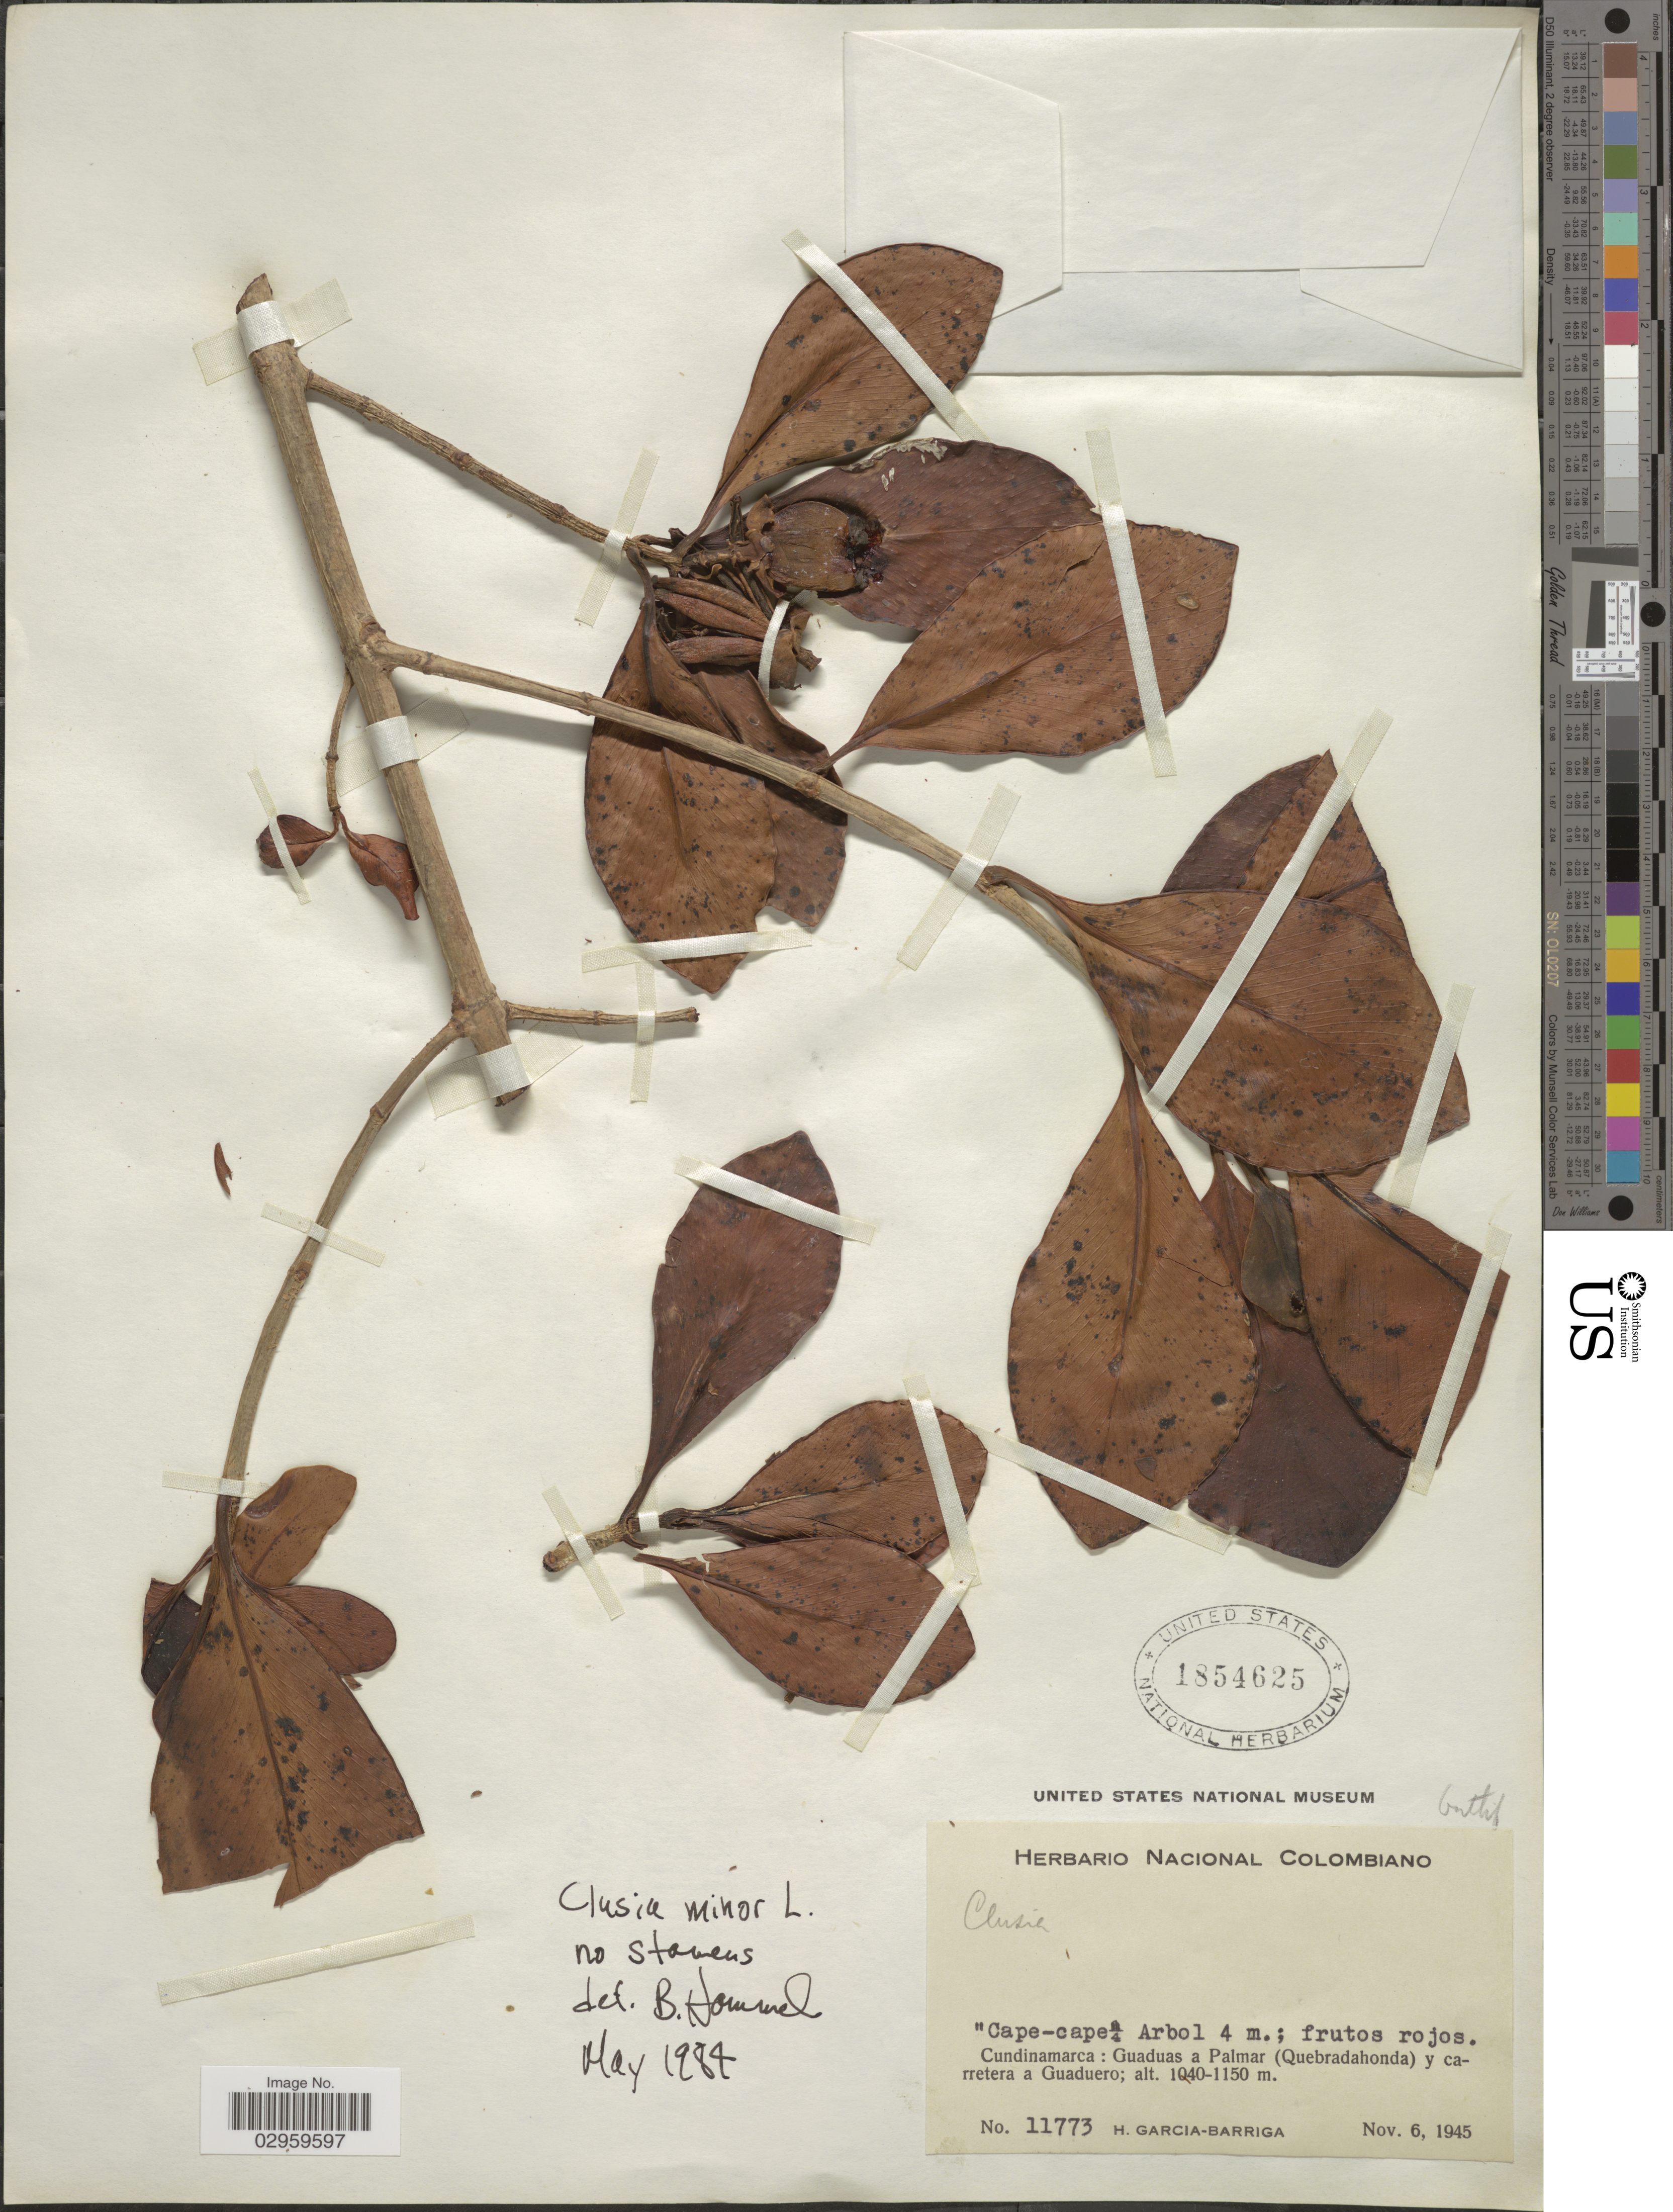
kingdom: Plantae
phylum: Tracheophyta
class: Magnoliopsida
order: Malpighiales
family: Clusiaceae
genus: Clusia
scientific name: Clusia minor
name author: L.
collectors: H. García Barriga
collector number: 11773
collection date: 1945-11-06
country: Colombia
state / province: Cundinamarca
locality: Guaduas a Palmar (Quebradahonda) y carretera a Guaduero.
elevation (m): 1040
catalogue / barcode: US 1854625